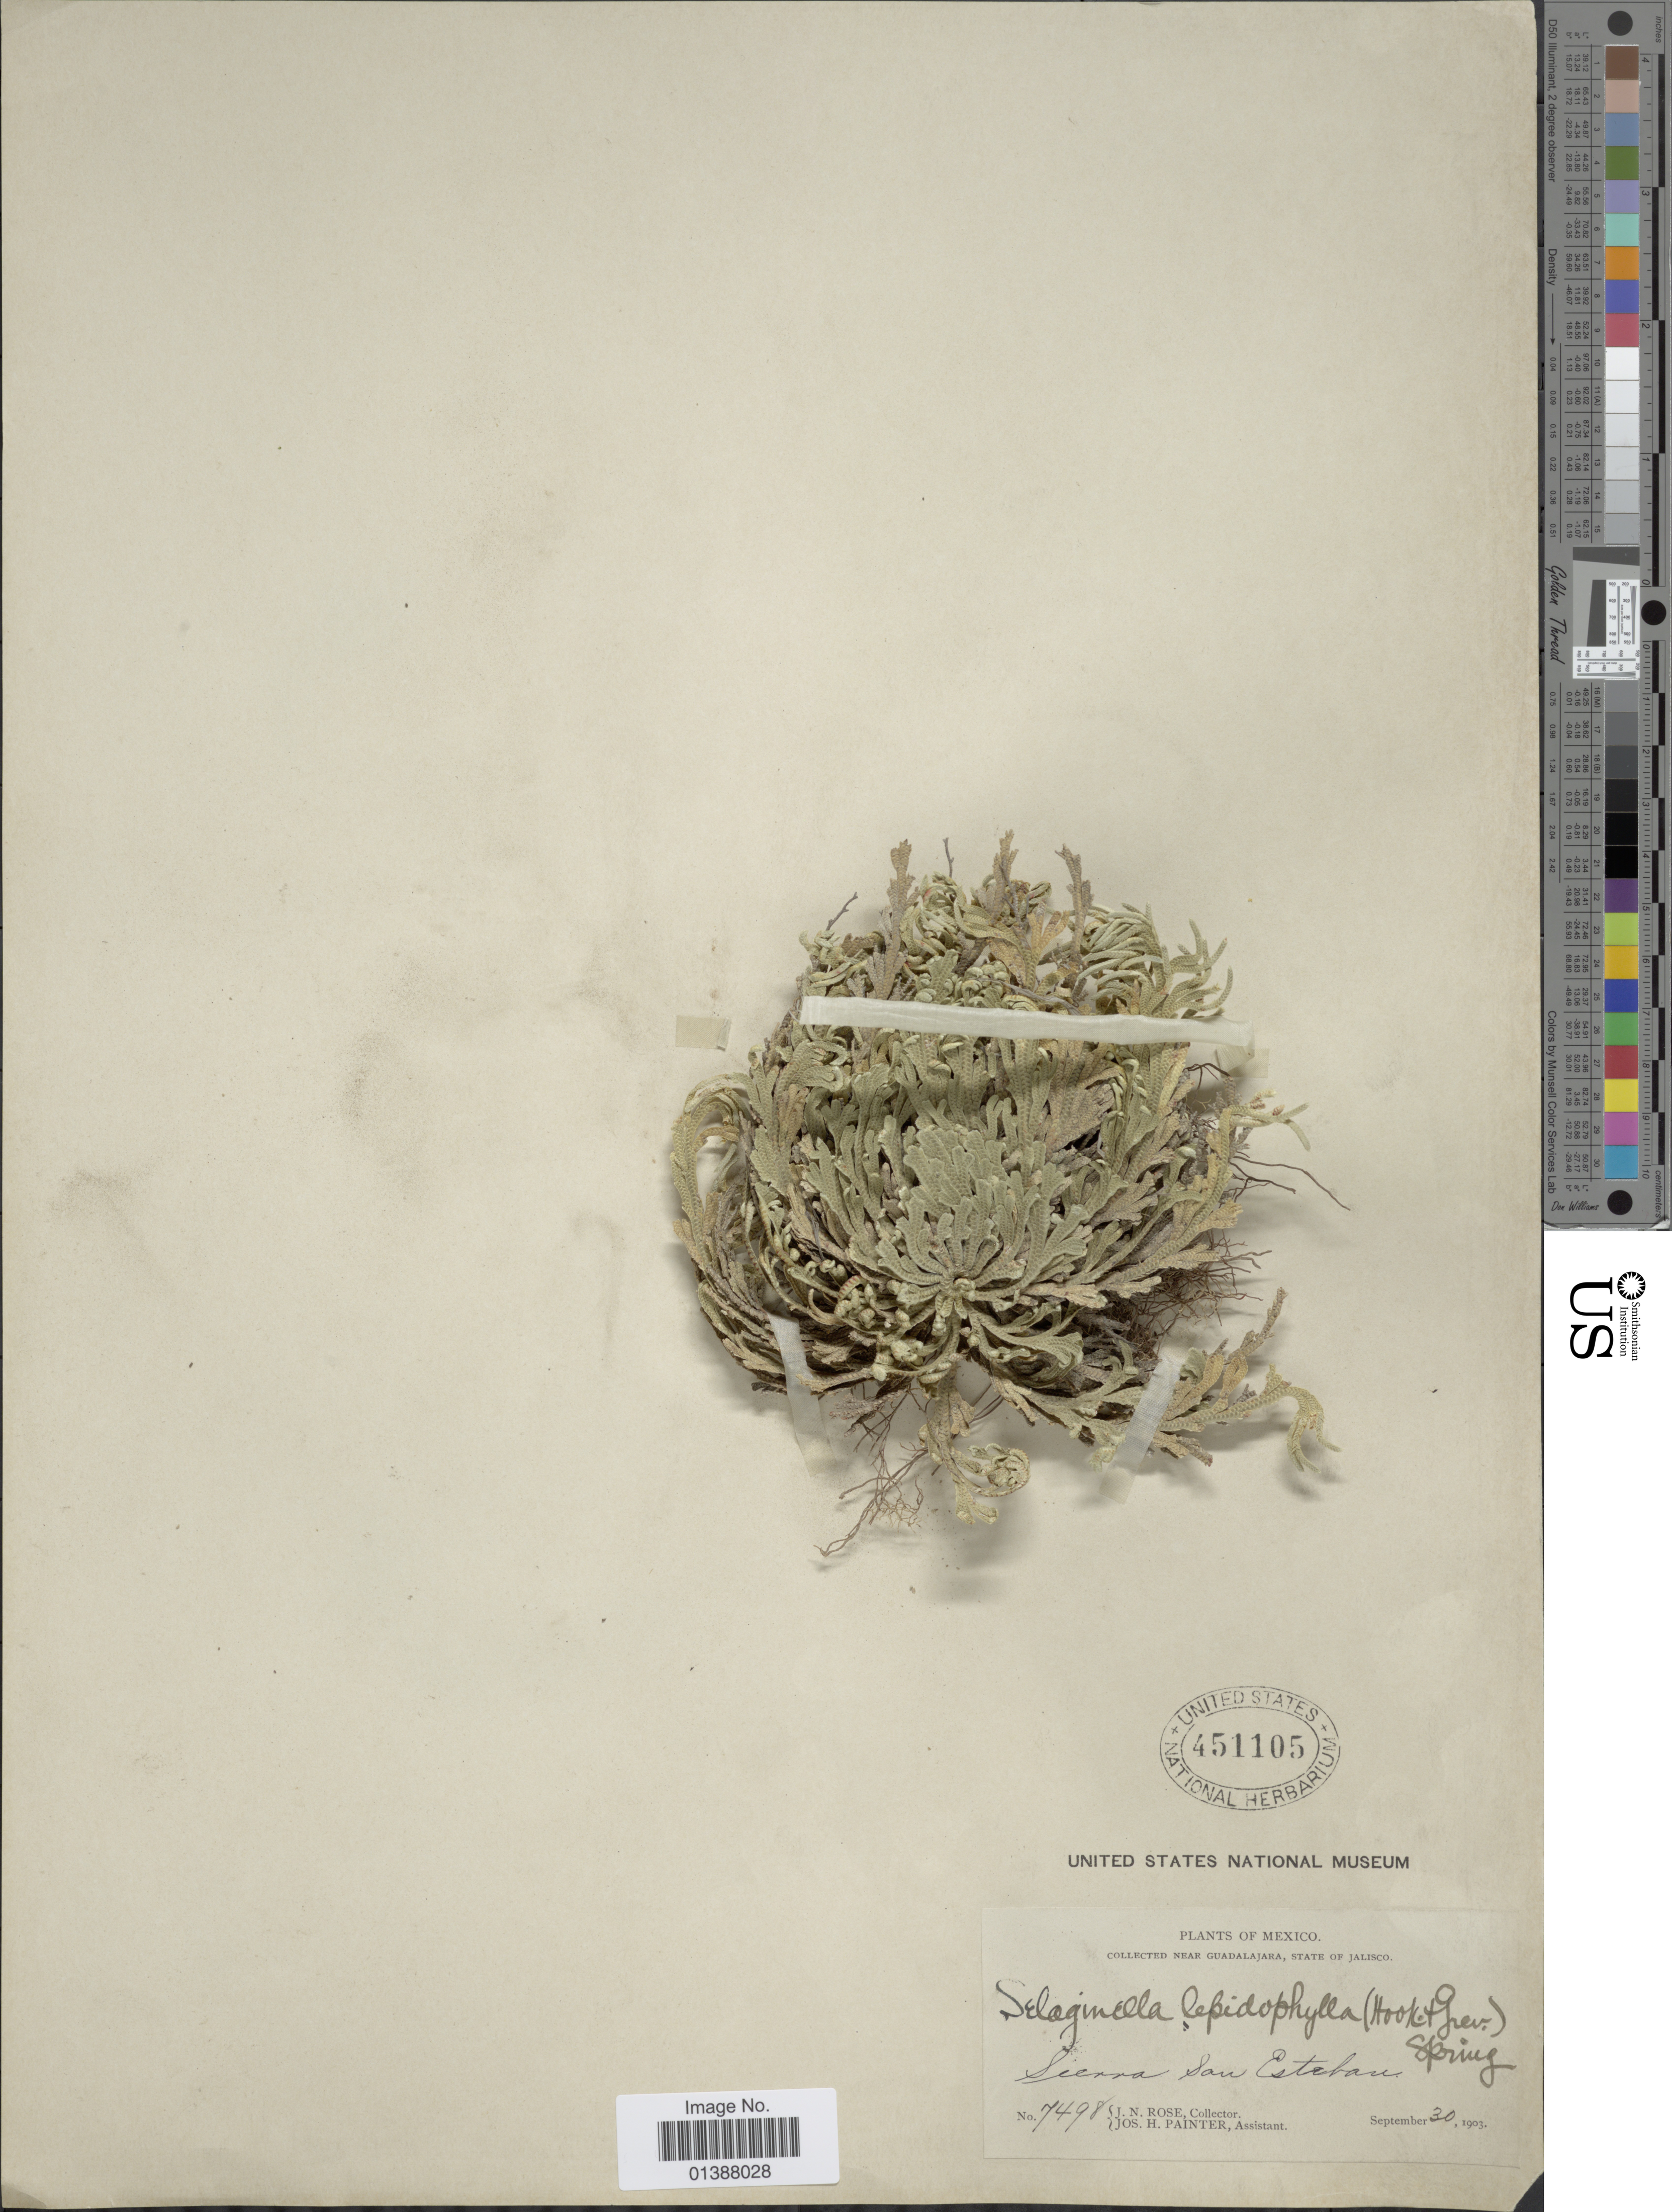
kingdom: Plantae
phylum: Tracheophyta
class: Lycopodiopsida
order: Selaginellales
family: Selaginellaceae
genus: Selaginella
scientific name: Selaginella lepidophylla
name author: (Hook. & Grev.) Spring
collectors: J. N. Rose & J. H. Painter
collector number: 7498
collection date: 1903-09-30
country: Mexico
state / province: Jalisco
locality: Near Guadalajara, Sierra San Esteban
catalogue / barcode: US 451105